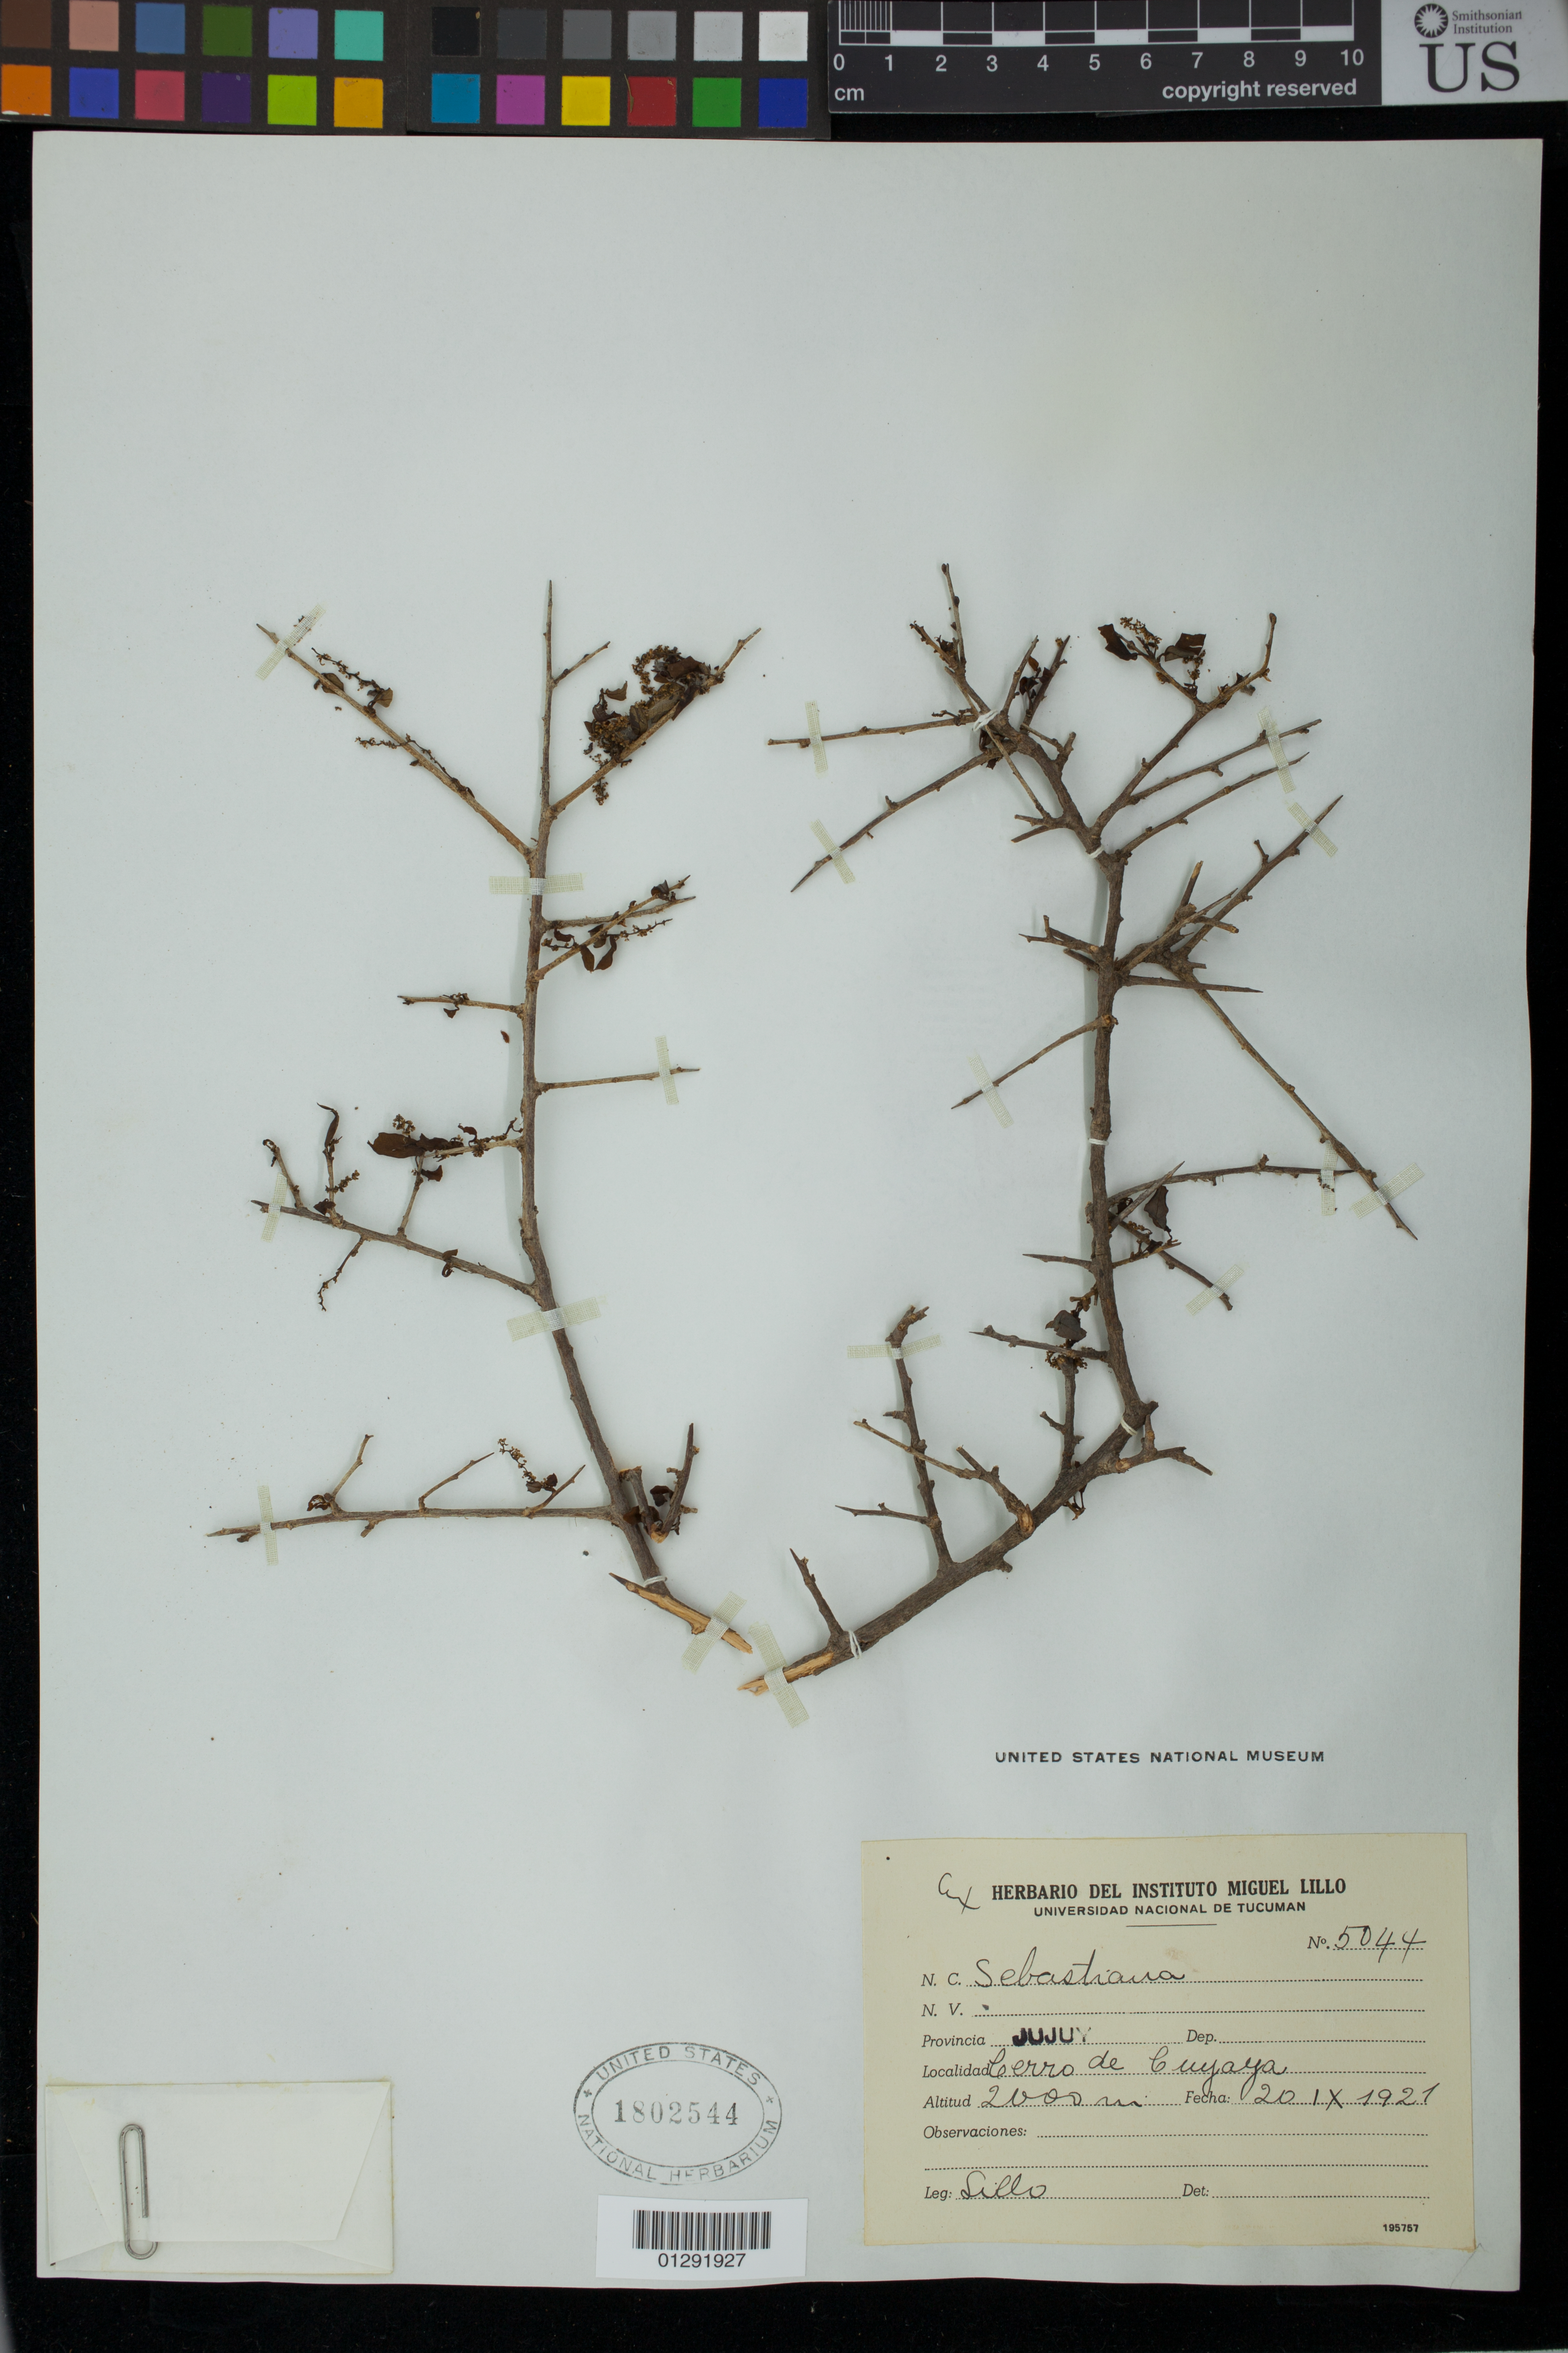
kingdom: Plantae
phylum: Tracheophyta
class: Magnoliopsida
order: Malpighiales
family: Euphorbiaceae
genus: Sebastiania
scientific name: Sebastiania sp.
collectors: M. Lillo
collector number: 5044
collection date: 1921-09-20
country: Argentina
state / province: Jujuy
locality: Cerro de Cuyaya.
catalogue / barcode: US 1802544